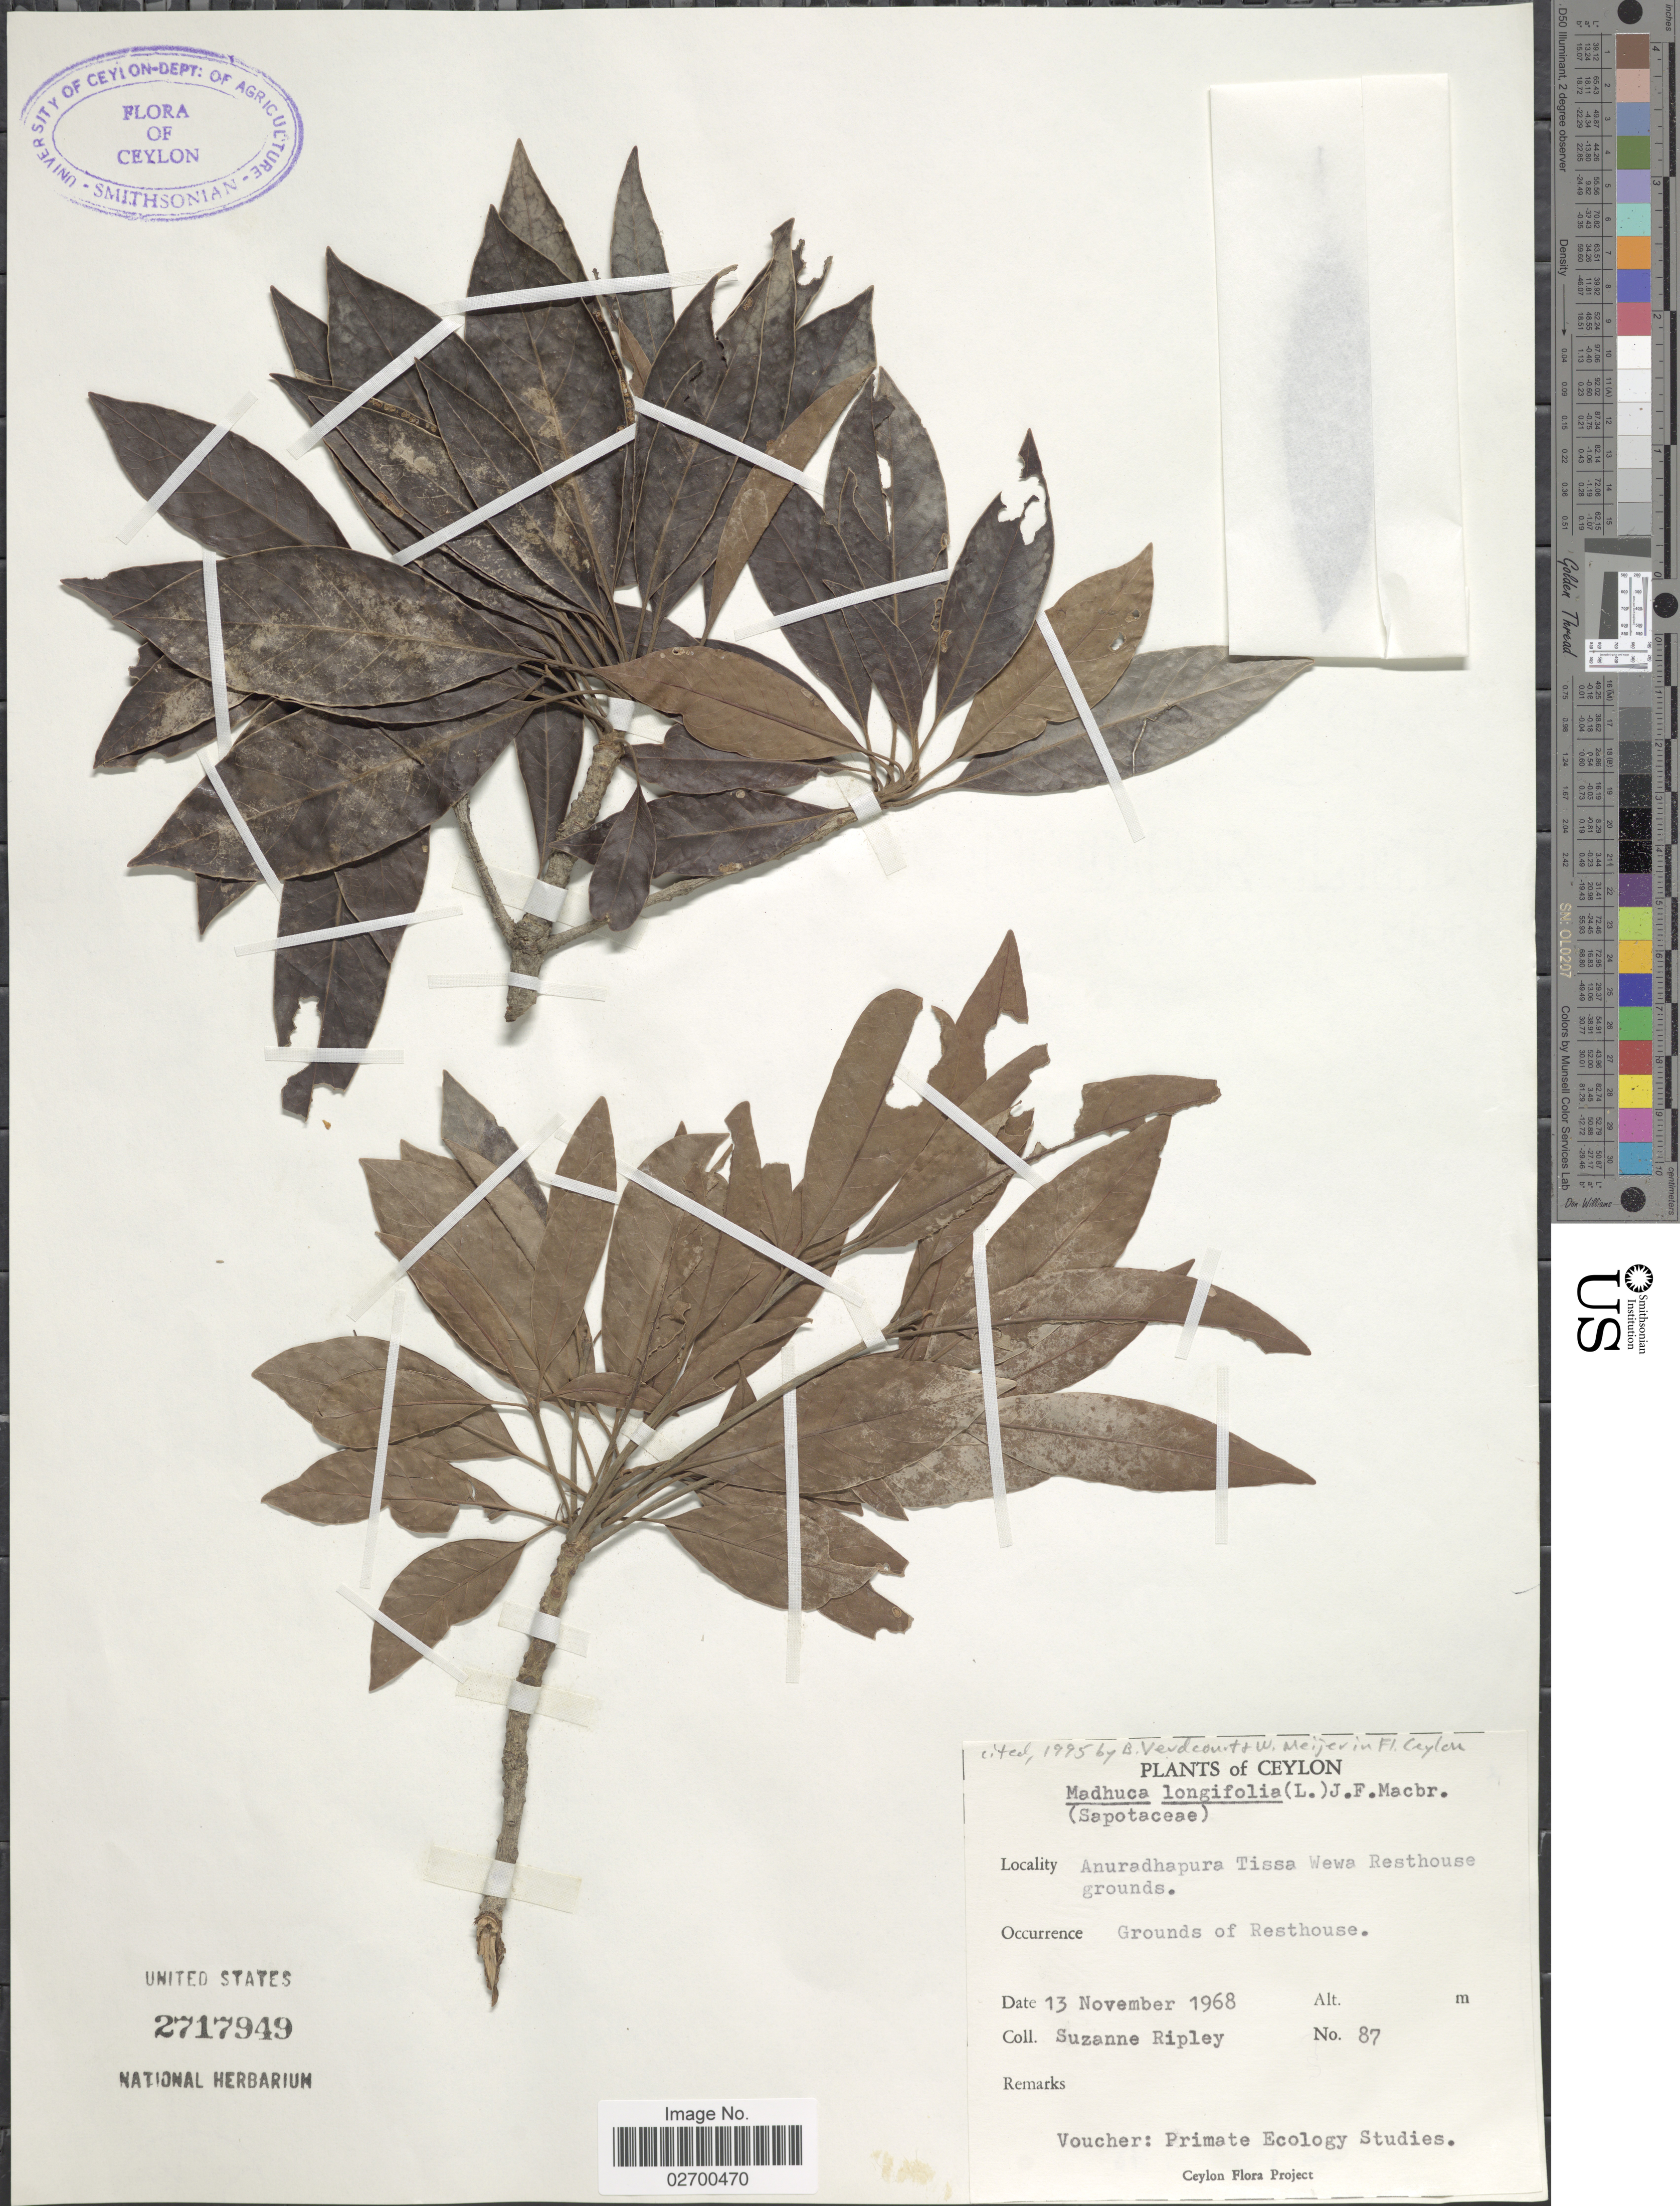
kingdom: Plantae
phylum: Tracheophyta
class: Magnoliopsida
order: Ericales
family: Sapotaceae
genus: Madhuca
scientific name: Madhuca longifolia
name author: (J. Koenig ex L.) J.F. Macbr.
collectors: S. Ripley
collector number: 87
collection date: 1968-11-13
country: Sri Lanka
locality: Ceylon. Anuradhapura Tissa Wewa Resthouse grounds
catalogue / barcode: US 2717949